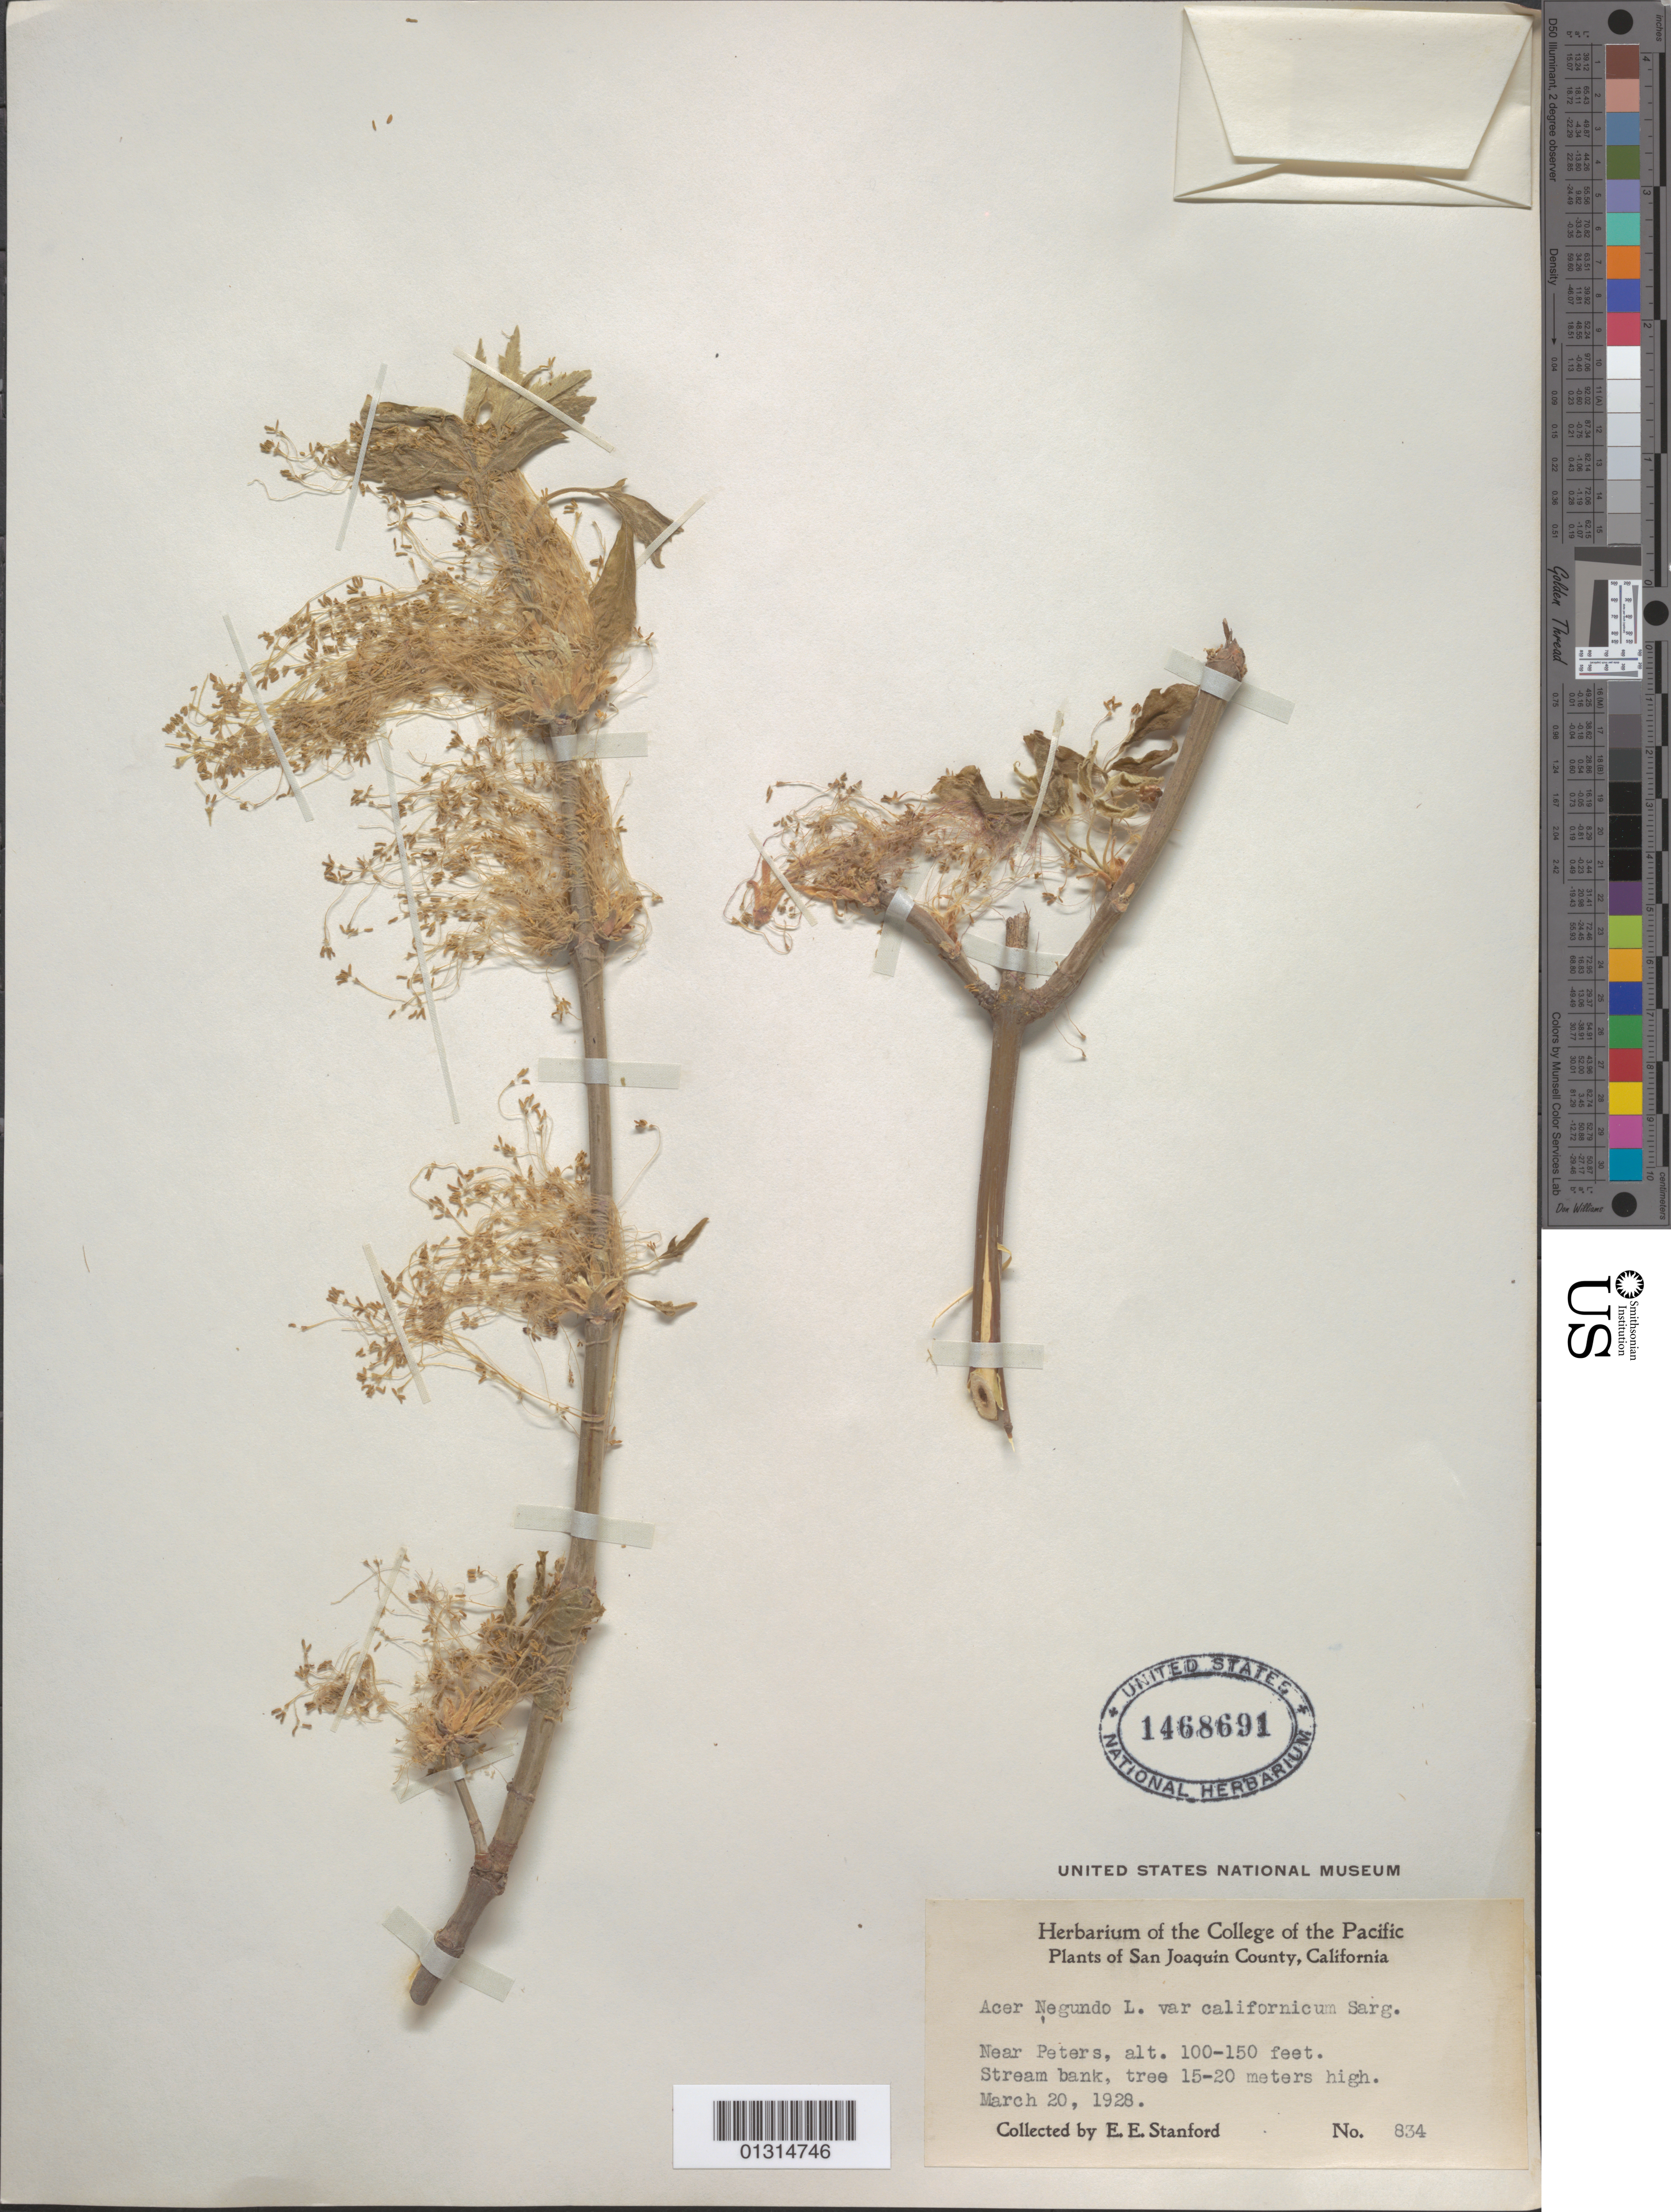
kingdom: Plantae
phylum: Tracheophyta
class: Magnoliopsida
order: Sapindales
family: Sapindaceae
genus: Acer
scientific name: Acer negundo subsp. californicum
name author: (Torr. & A. Gray) Wesm.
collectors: E. Stanford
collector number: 834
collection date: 1928-03-20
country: United States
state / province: California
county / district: San Joaquin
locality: San Joaquin County, near Peters.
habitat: Stream bank.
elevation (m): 30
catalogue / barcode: US 1468691